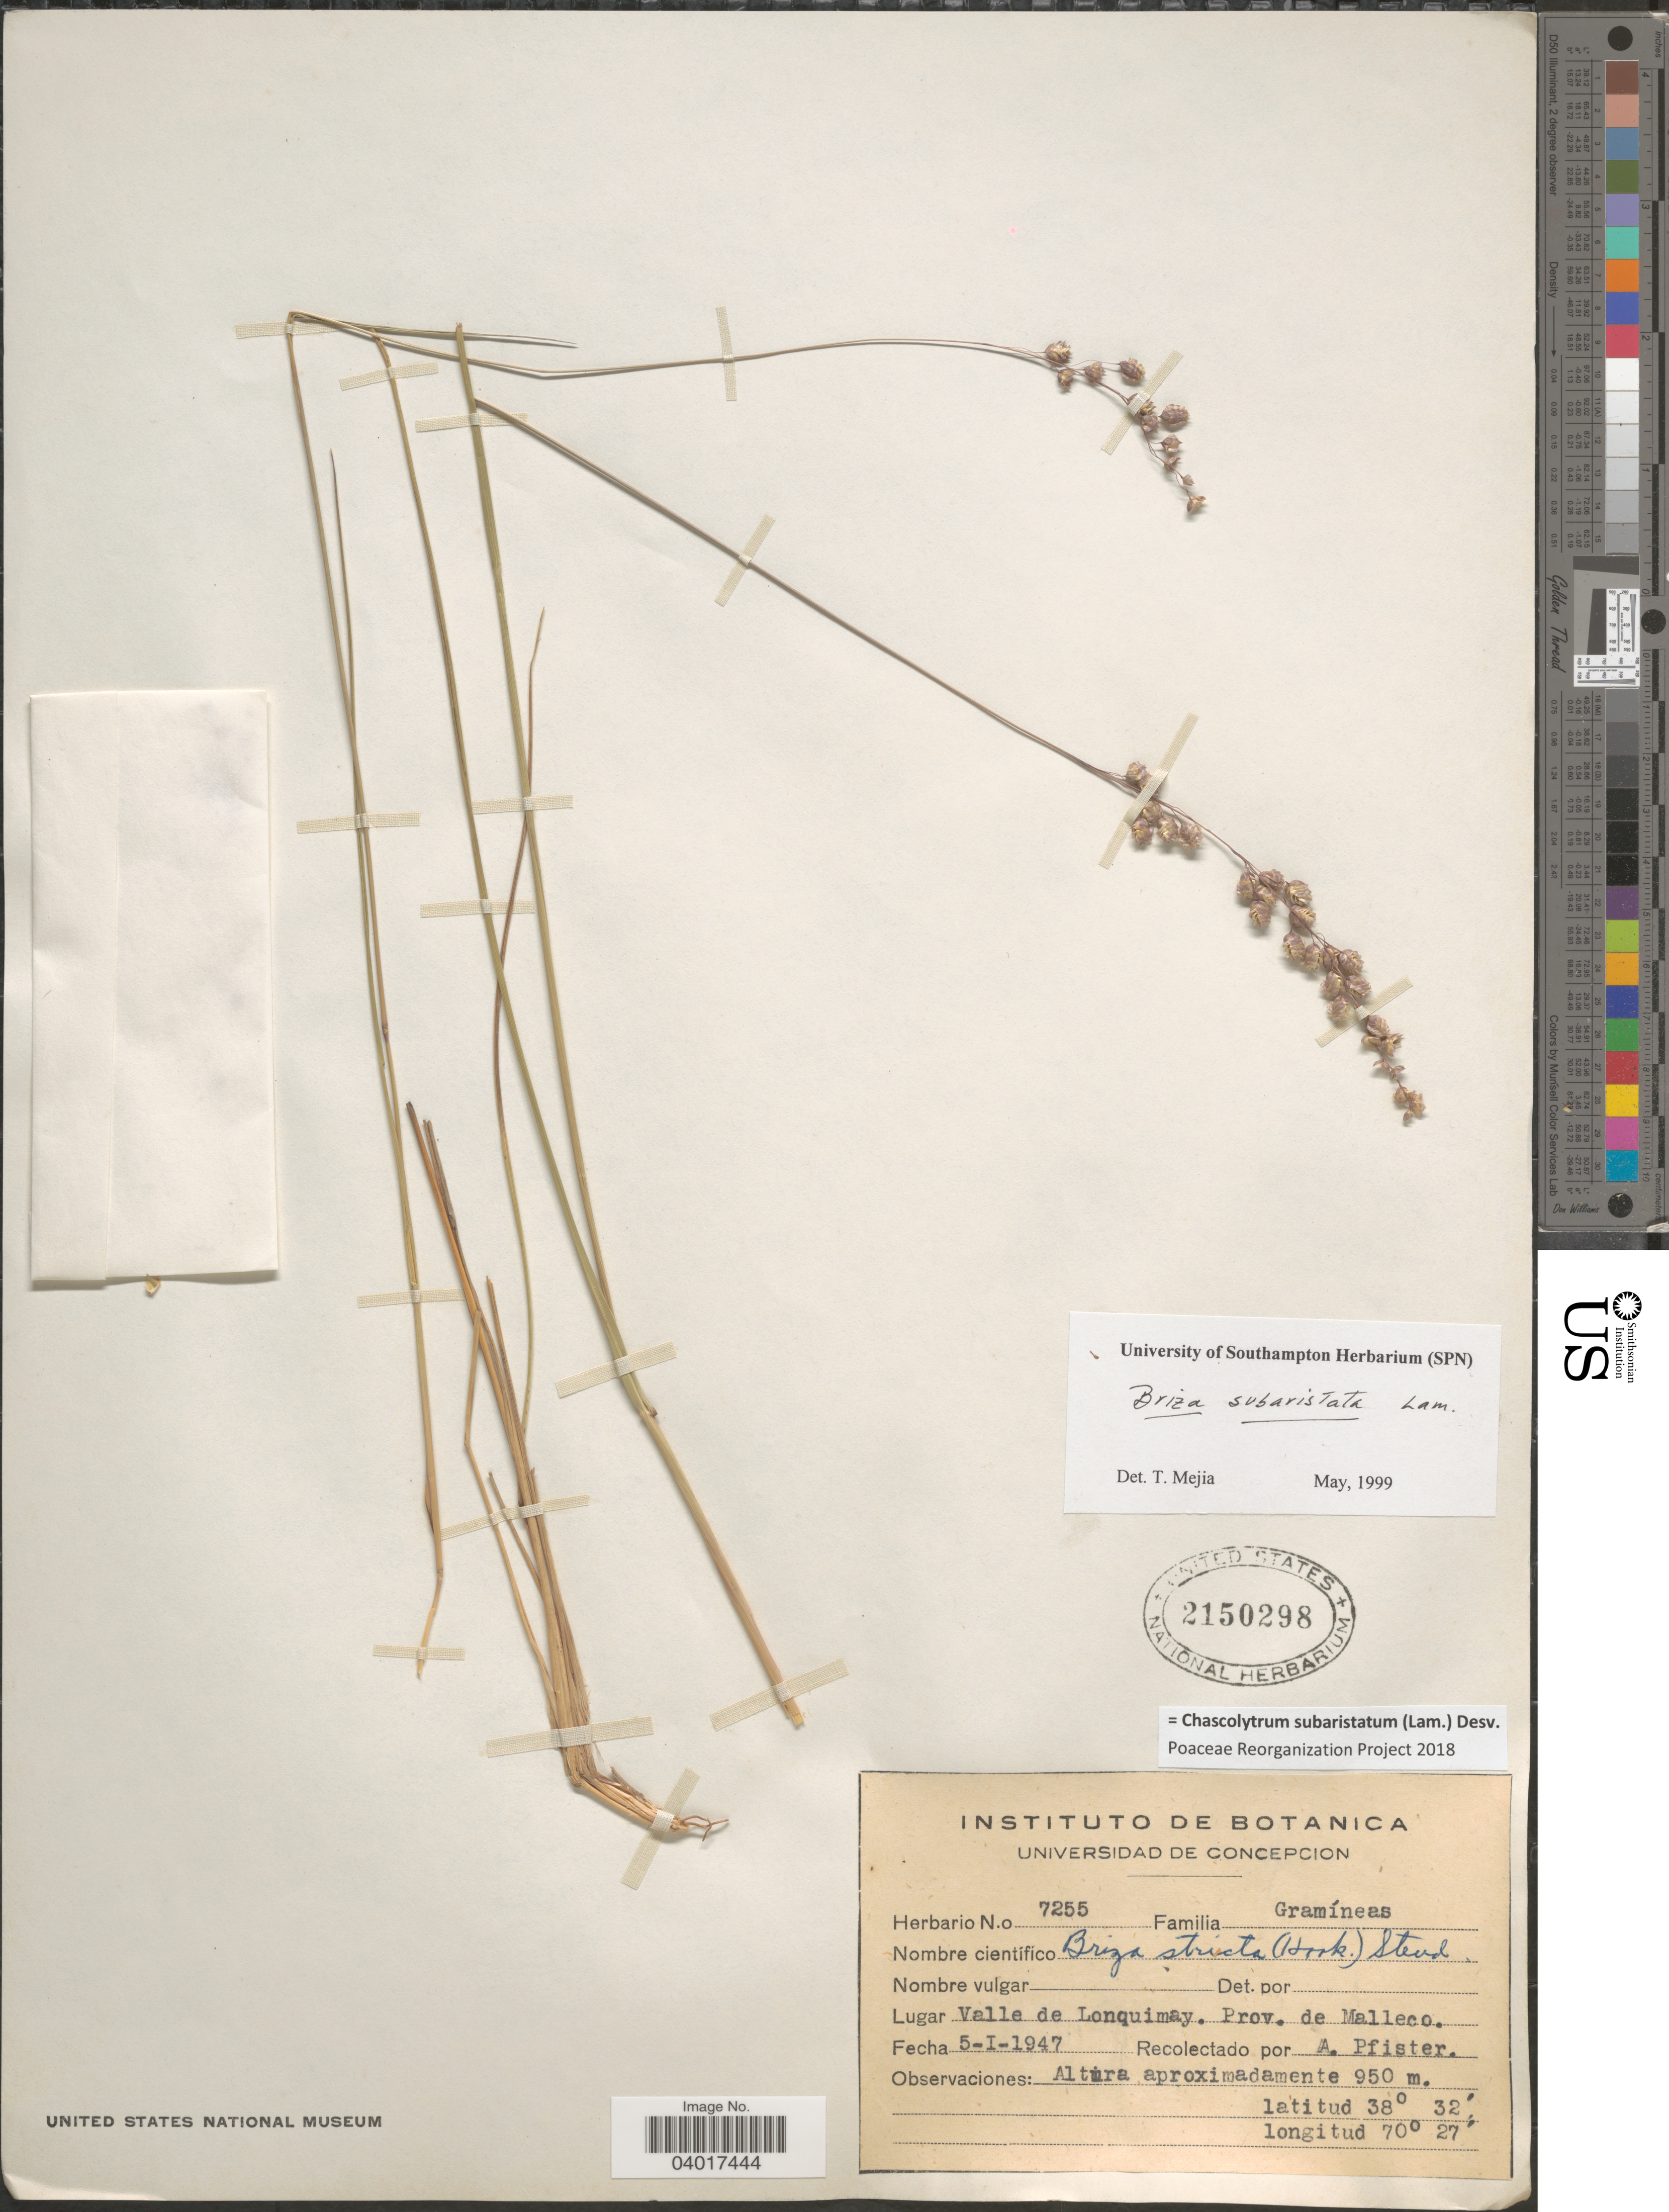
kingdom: Plantae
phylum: Tracheophyta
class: Liliopsida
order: Poales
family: Poaceae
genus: Chascolytrum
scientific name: Chascolytrum subaristatum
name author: (Lam.) Desv.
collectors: A. Pfister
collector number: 7255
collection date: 1947-01-05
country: Chile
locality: Valle de Lonquimay. Prov. de Malleco.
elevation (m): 950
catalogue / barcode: US 2150298